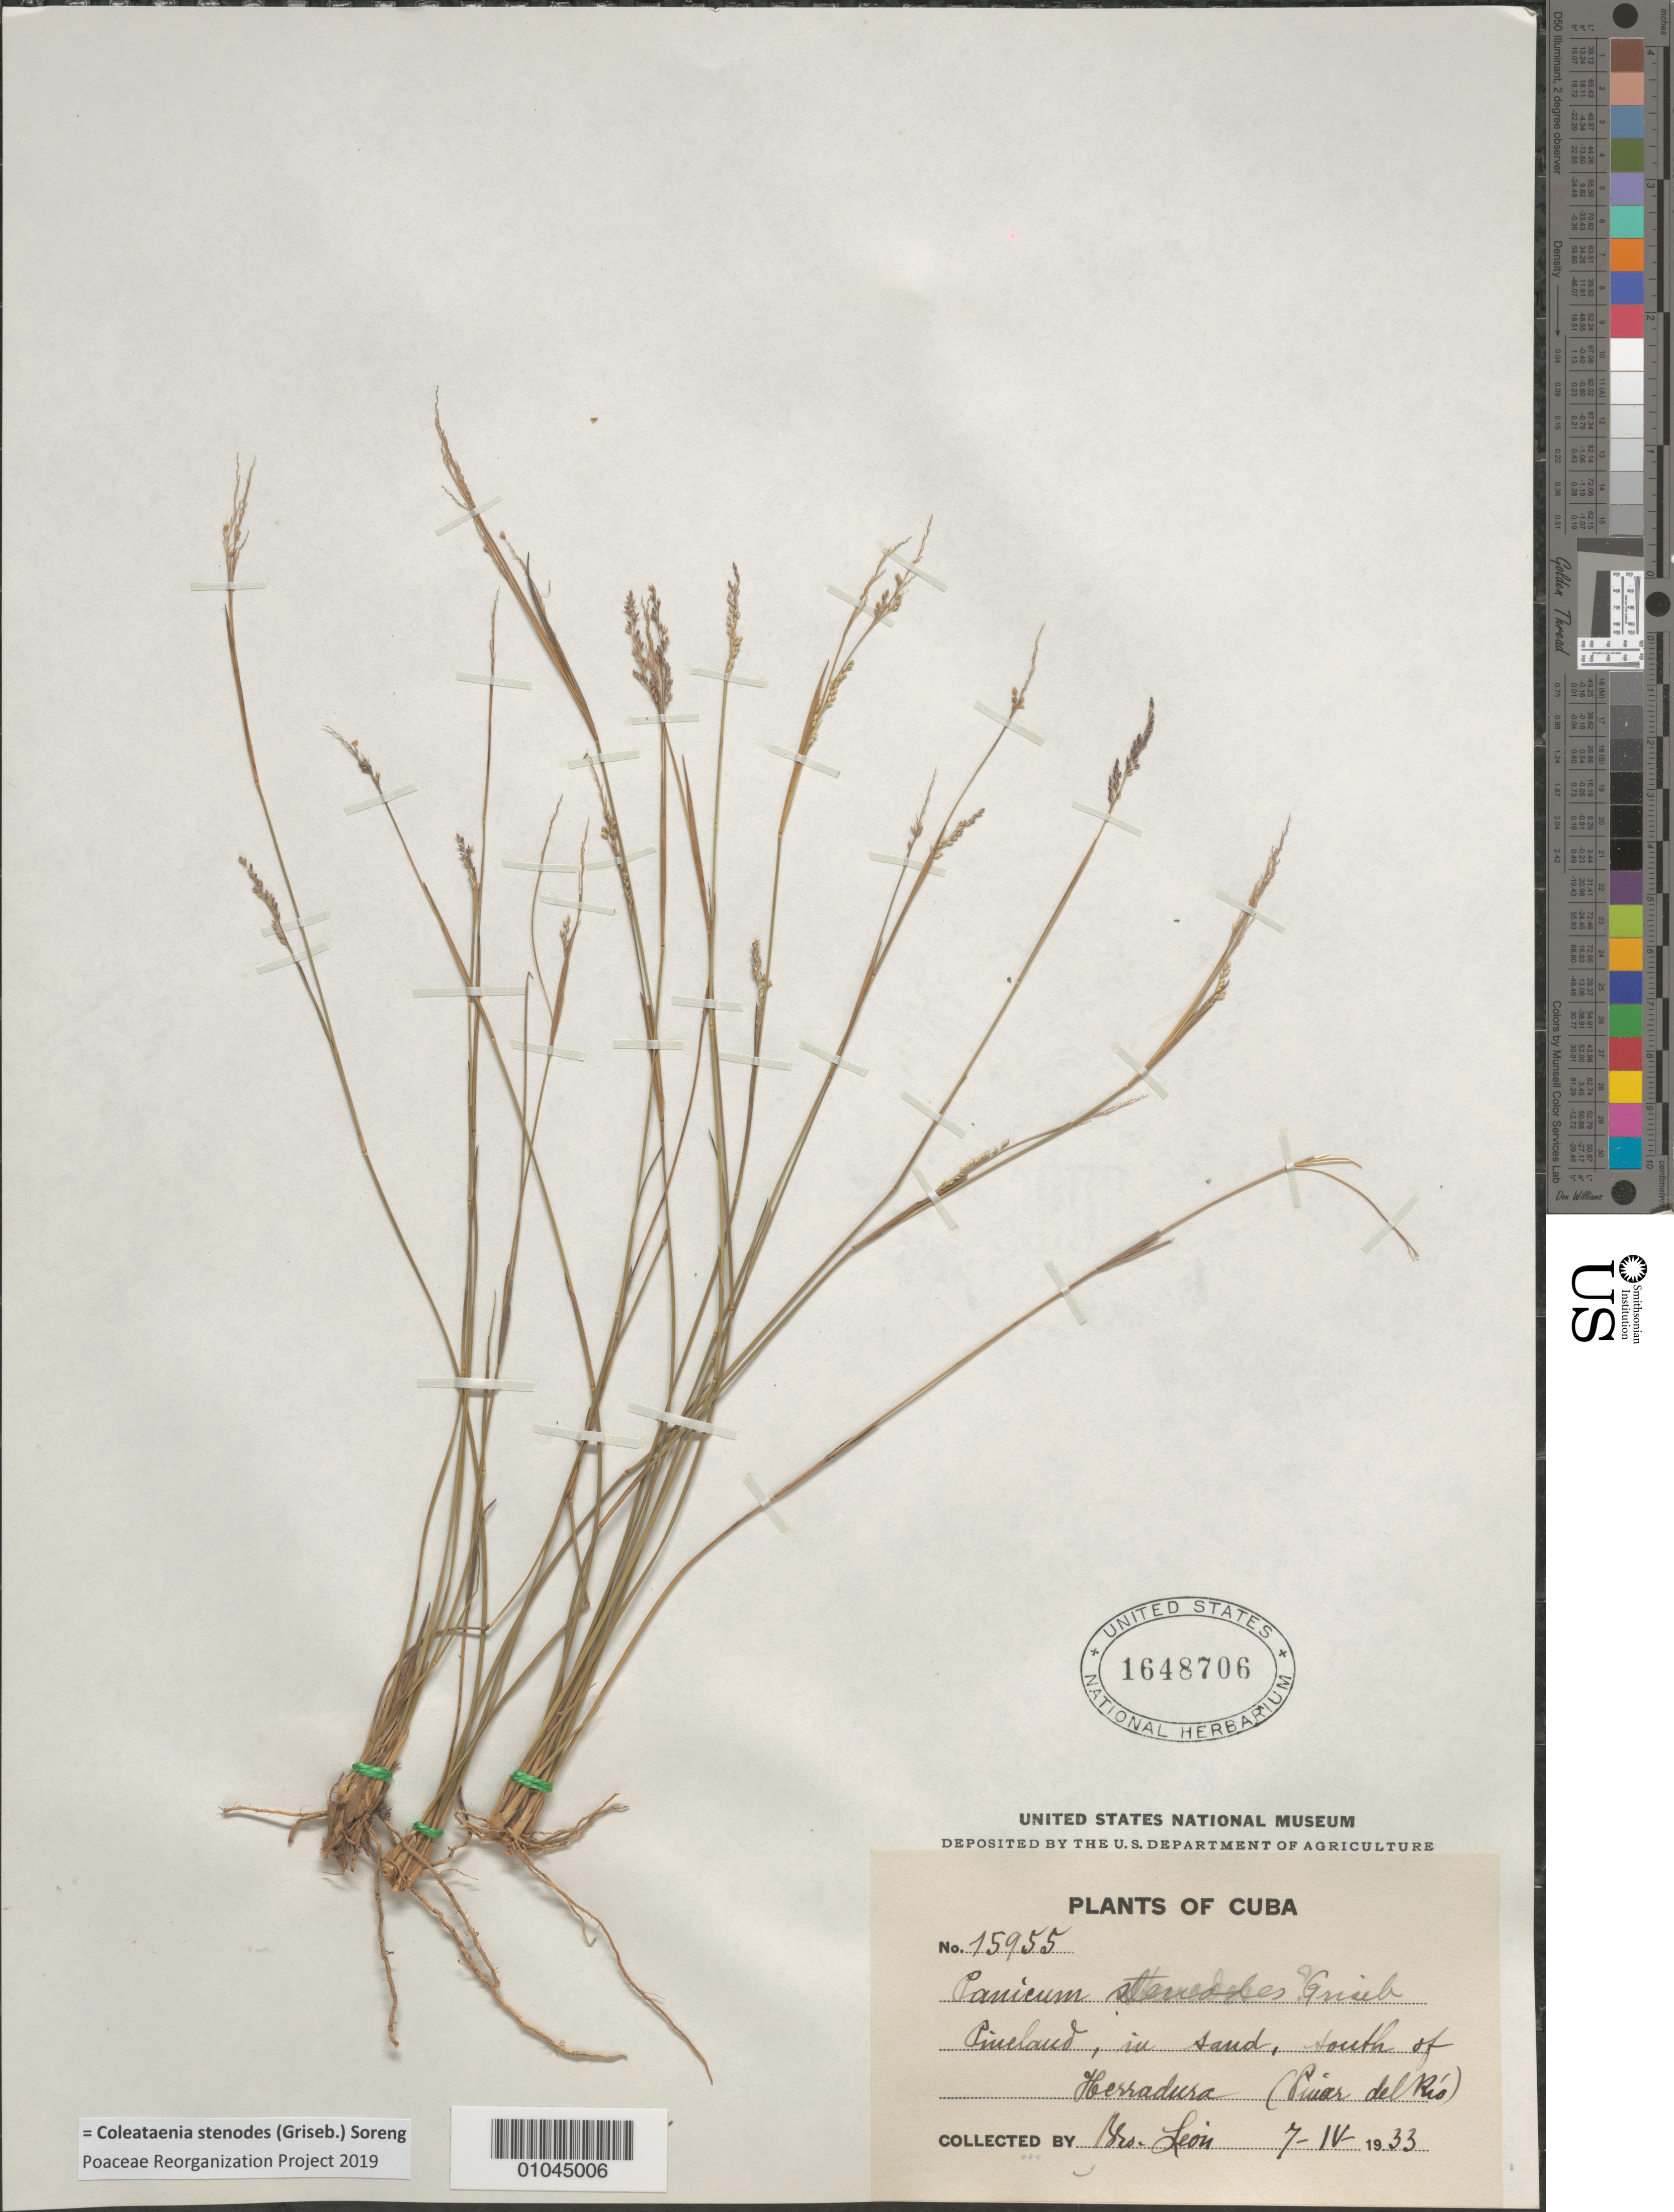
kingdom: Plantae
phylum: Tracheophyta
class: Liliopsida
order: Poales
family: Poaceae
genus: Panicum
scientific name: Panicum stenodes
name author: Griseb.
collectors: Bro. León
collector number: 15955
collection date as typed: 07 Apr 1933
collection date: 1933-04-07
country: Cuba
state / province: Pinar del Rio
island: Cuba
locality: South of Herradura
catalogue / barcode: US 1648706